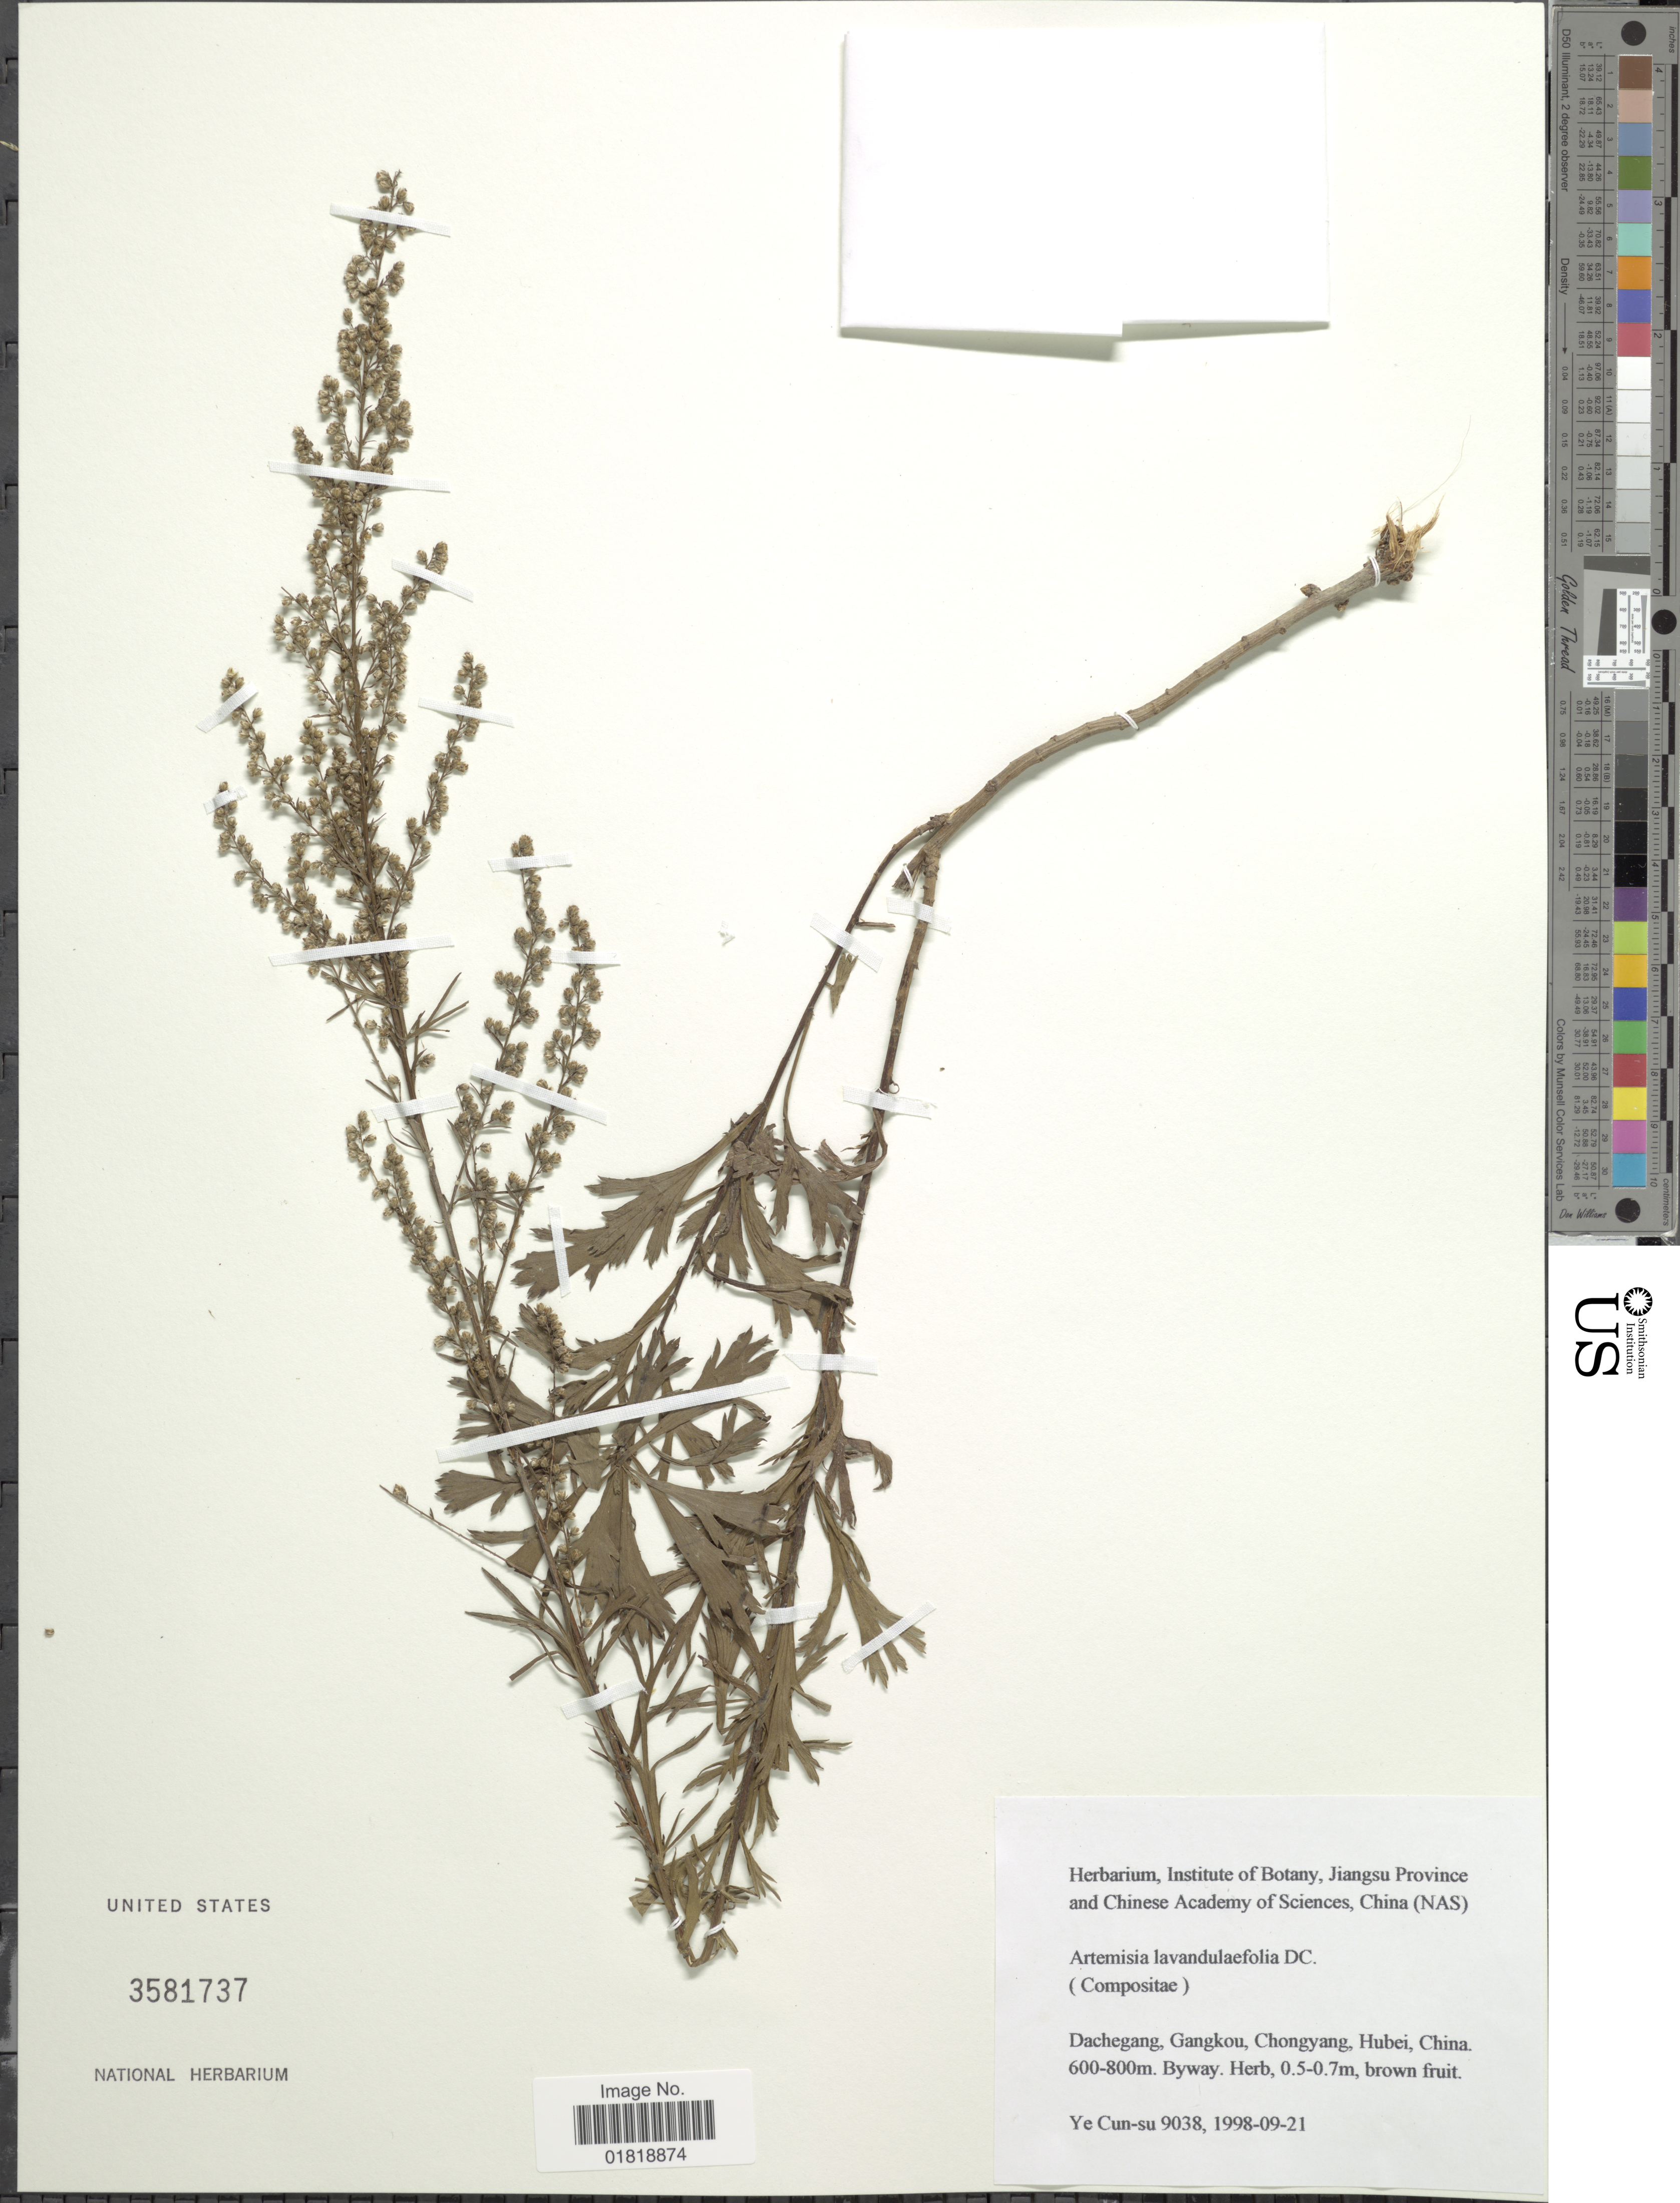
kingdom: Plantae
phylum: Tracheophyta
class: Magnoliopsida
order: Asterales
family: Asteraceae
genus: Artemisia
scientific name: Artemisia lavandulifolia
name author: DC. ex Besser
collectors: Ye Cun-su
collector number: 9038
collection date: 1998-09-21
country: China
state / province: Hubei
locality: Dachegang, Gangkou, Chongyang, Hubei, by way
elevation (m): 600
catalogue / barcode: US 3581737